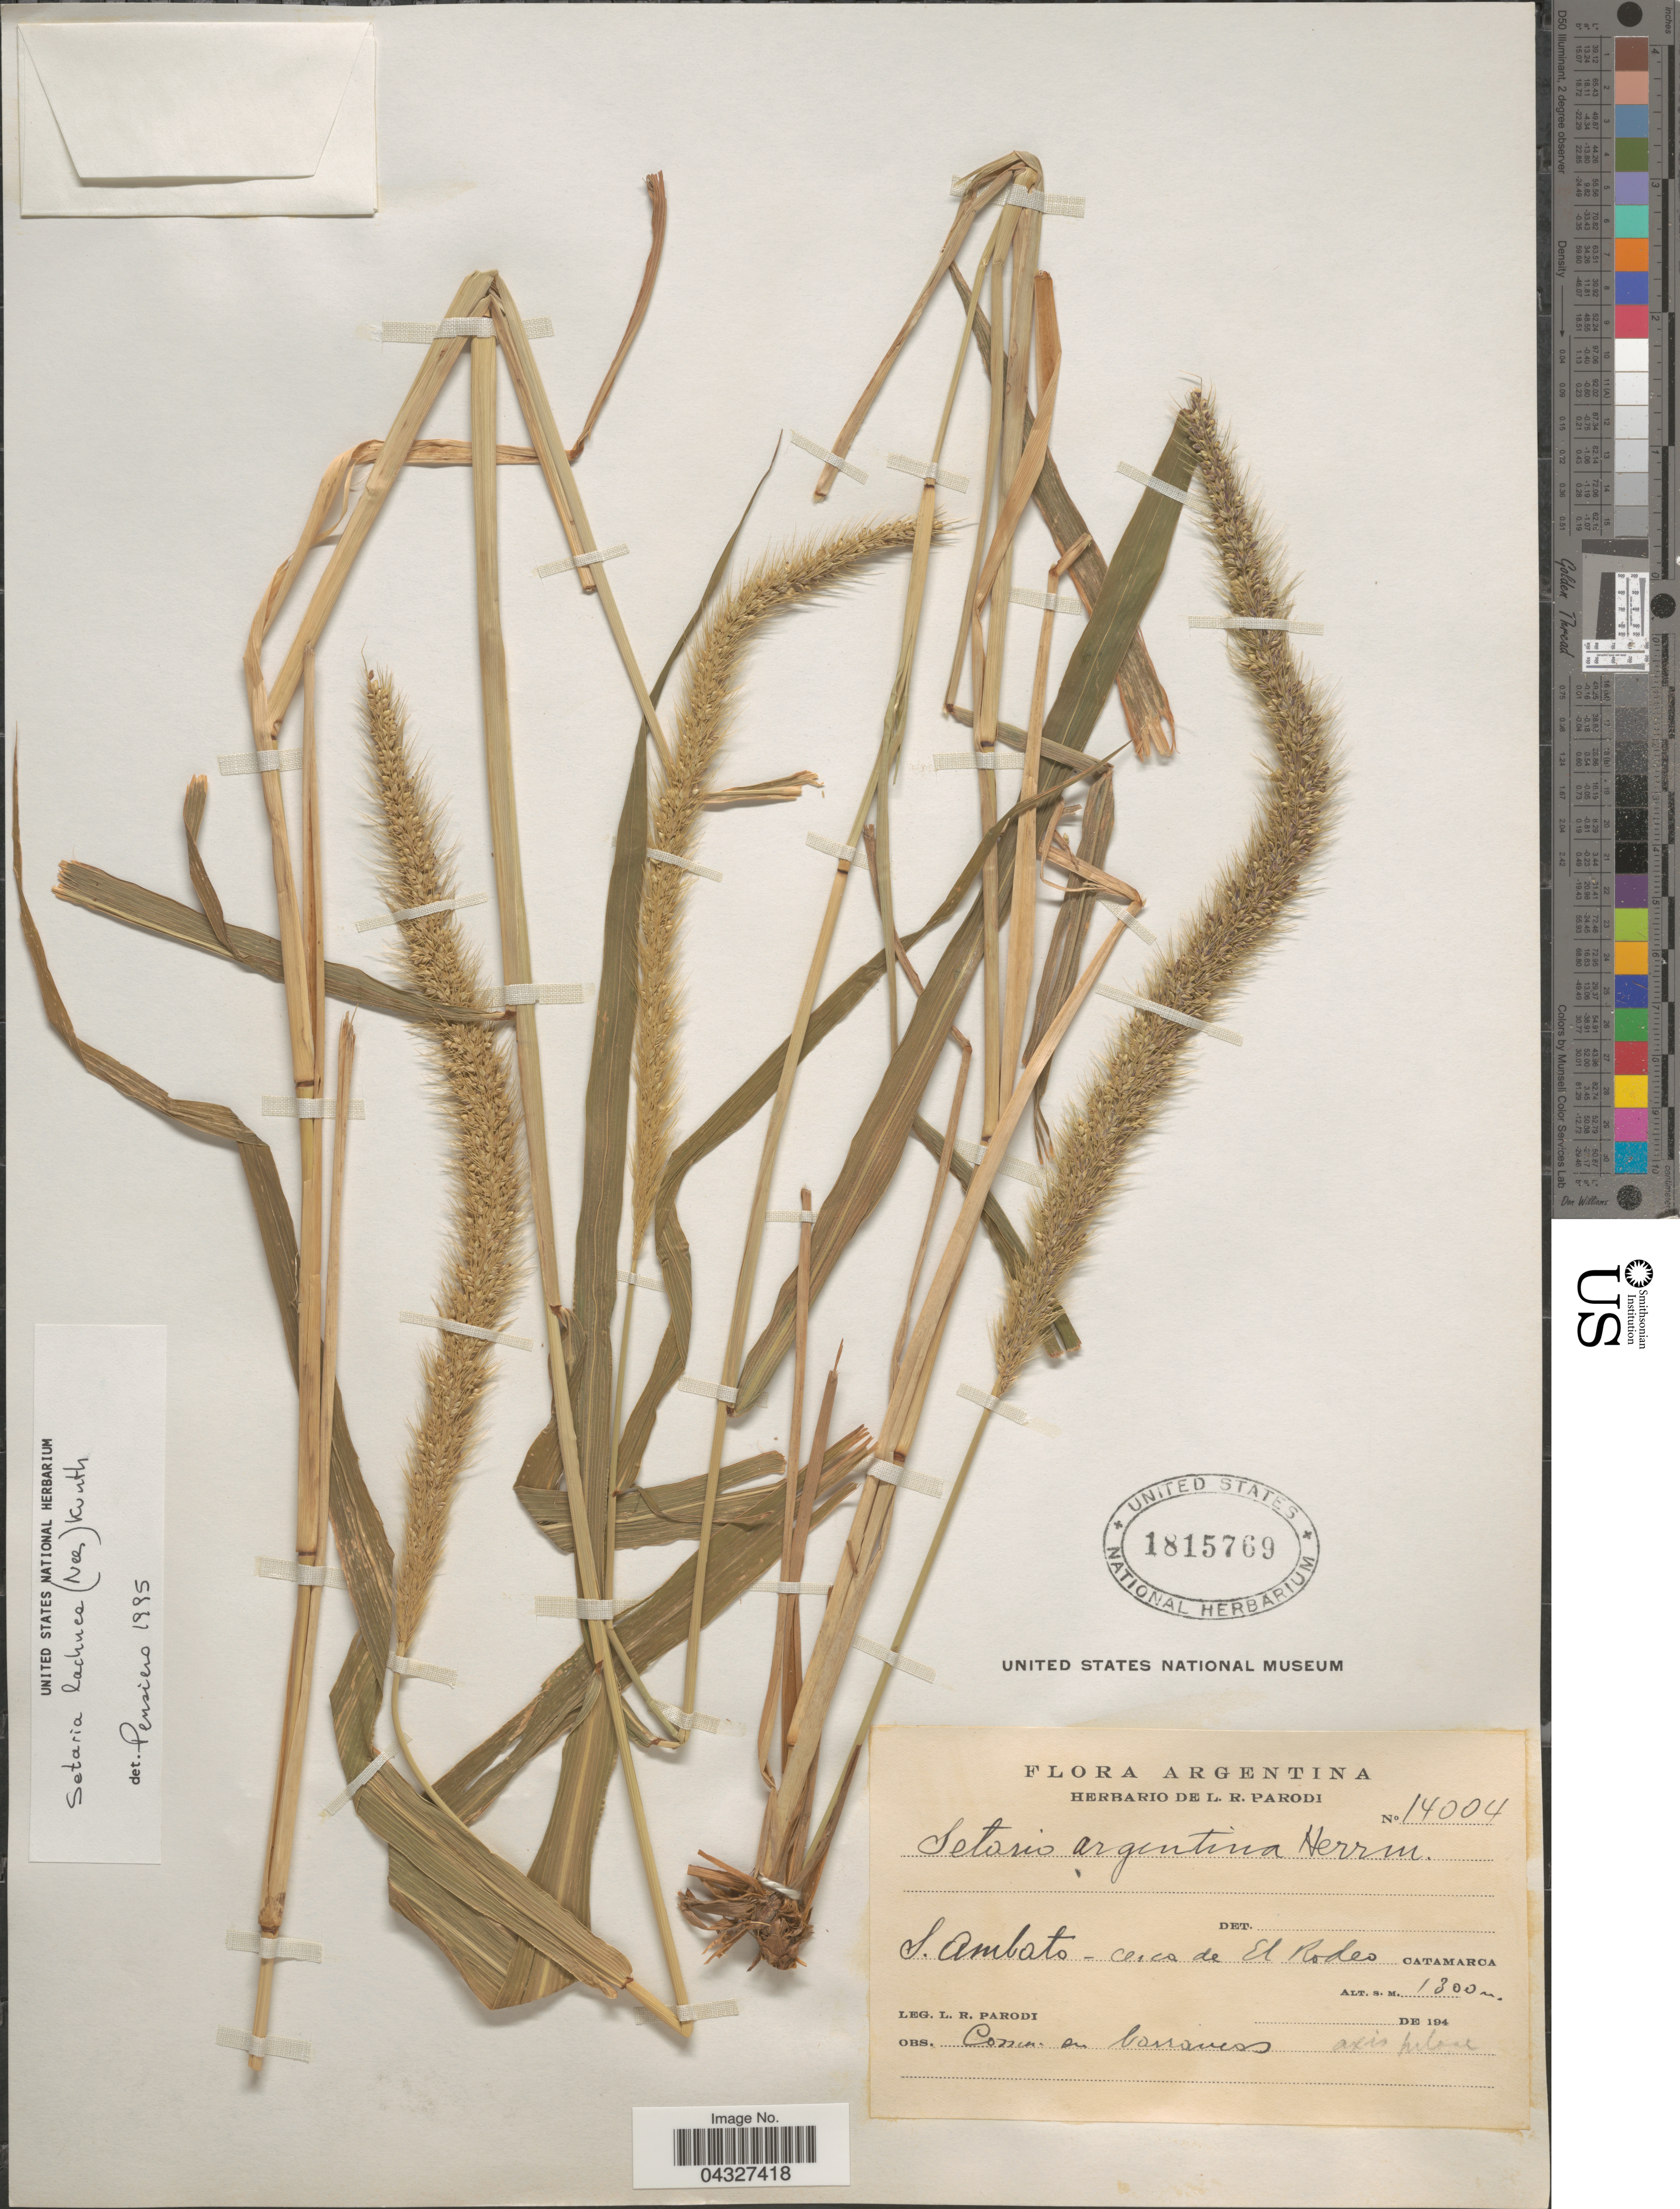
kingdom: Plantae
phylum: Tracheophyta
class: Liliopsida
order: Poales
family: Poaceae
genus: Setaria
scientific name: Setaria lachnea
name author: (Nees) Kunth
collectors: L. R. Parodi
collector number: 14004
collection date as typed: de 194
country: Argentina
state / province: Catamarca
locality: S. Ambato - cerca de El Rodeo.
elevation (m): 1300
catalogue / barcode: US 1815769